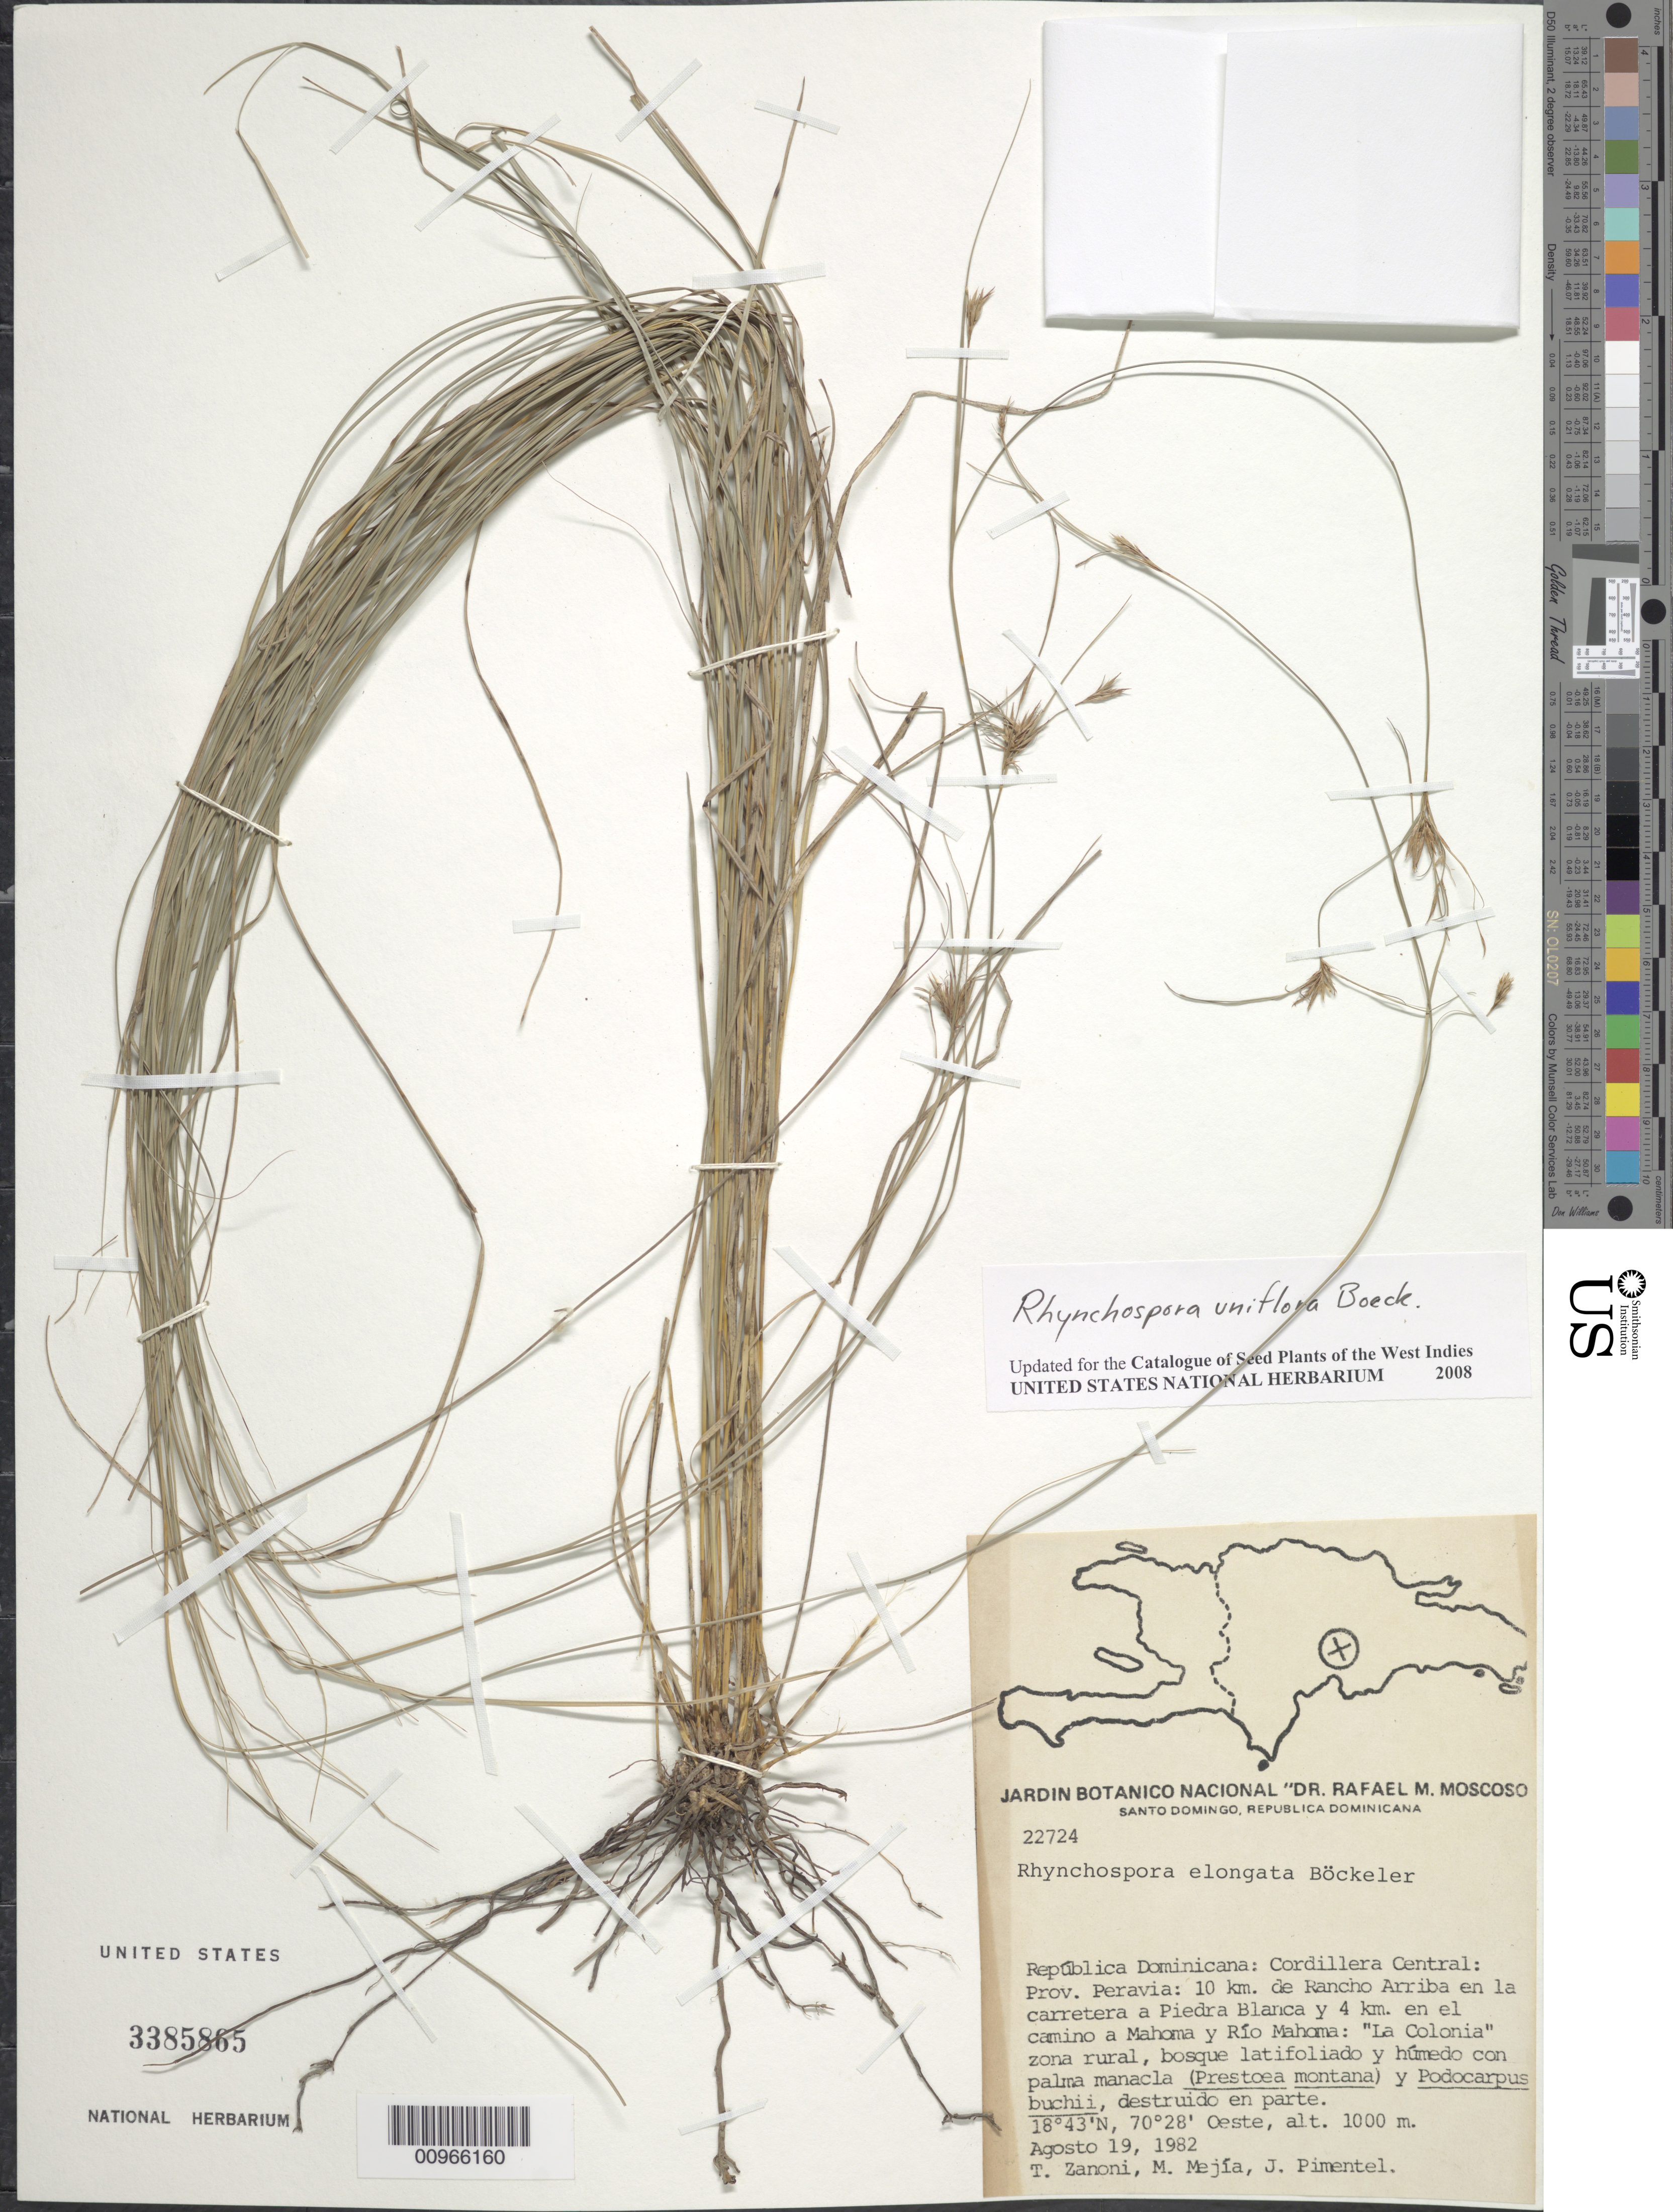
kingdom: Plantae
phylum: Tracheophyta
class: Liliopsida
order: Poales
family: Cyperaceae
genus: Rhynchospora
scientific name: Rhynchospora uniflora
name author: Boeckeler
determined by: Strong, M. T., (US), Smithsonian Institution - National Museum of Natural History (UNITED STATES)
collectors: T. A. Zanoni, M. Mejia & J. Pimentel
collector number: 22724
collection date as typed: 19 Aug 1982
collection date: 1982-08-19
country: Dominican Republic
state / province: Peravia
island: Hispaniola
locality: Cordillera Central, 10 km. de Rancho Arriba en la carretera a Piedra Blanca y 4 km. en el camino a Mahoma y Río Mahoma, "La Colonia" zona rural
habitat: Bosque latifoliado y húmedo con palma manacla (Prestoea montana) y Podocarpus buchii, destruido en parte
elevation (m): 1000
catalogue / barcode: US 3385865